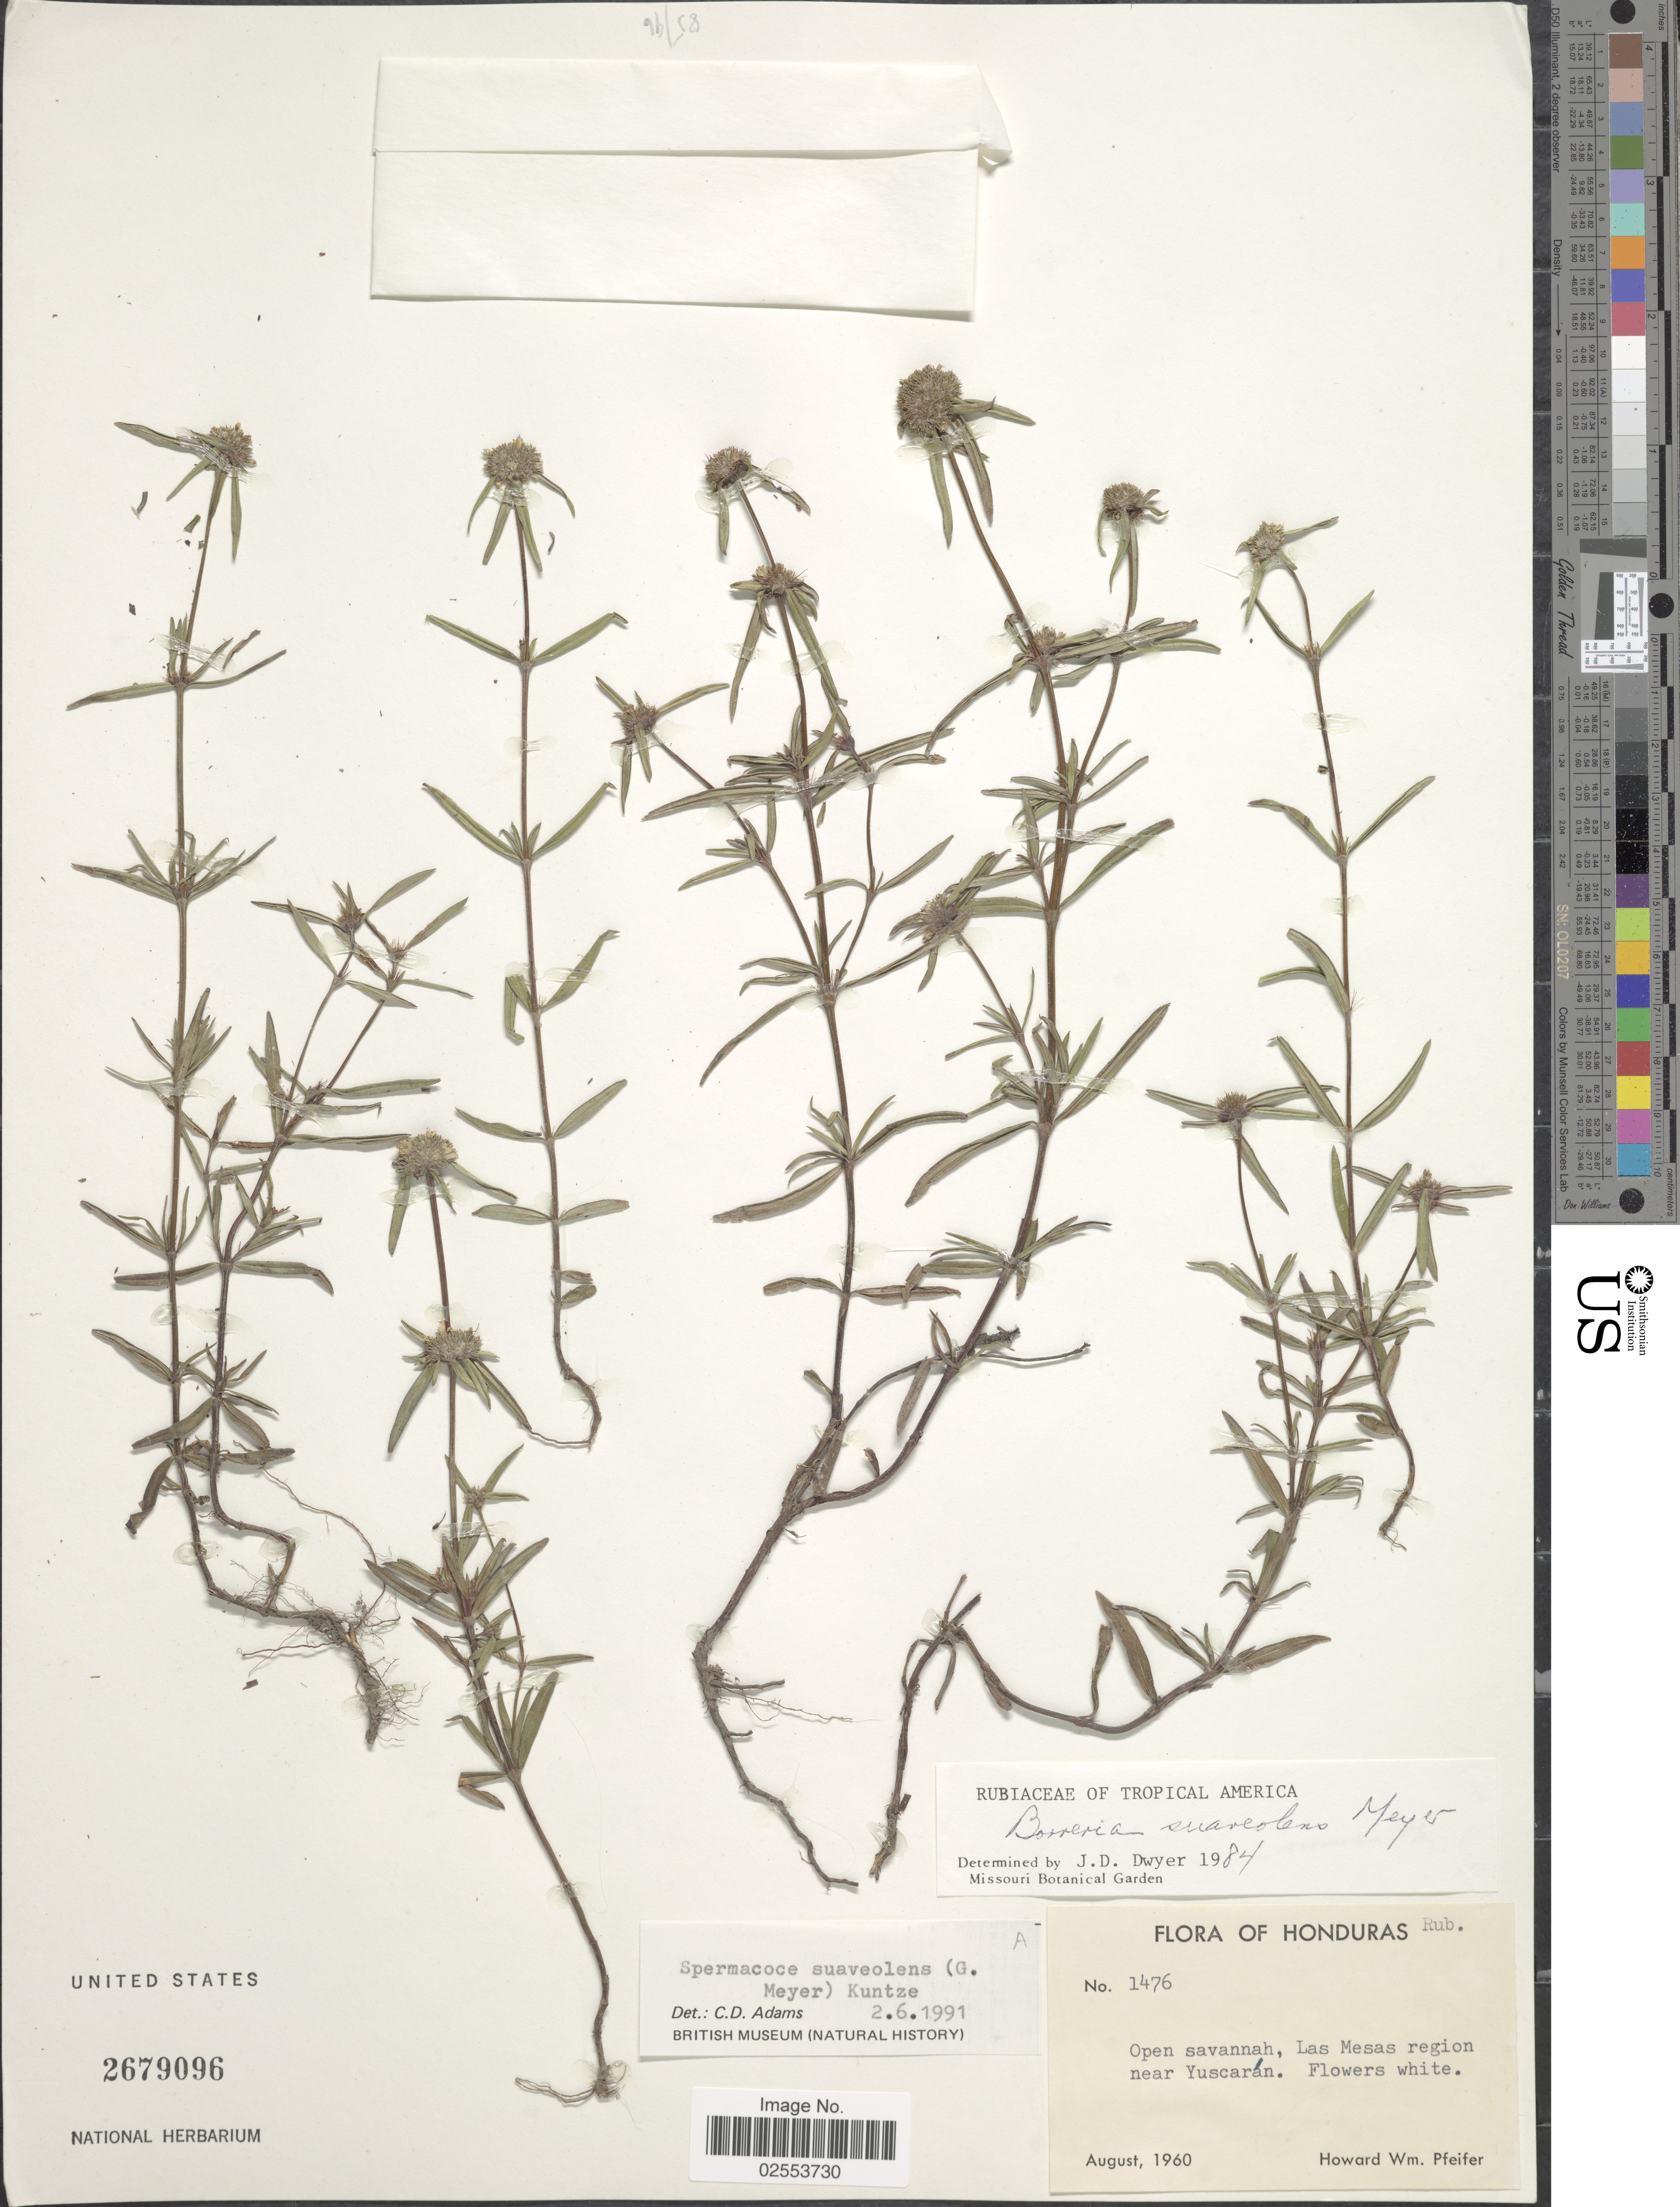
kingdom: Plantae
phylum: Tracheophyta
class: Magnoliopsida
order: Gentianales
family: Rubiaceae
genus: Spermacoce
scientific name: Spermacoce suaveolens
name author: (G. Mey.) Kuntze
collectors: H. W. Pfeifer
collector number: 1476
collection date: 1960-08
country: Honduras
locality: Open savannah, Las Mesas region near Yuscaran.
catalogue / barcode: US 2679096